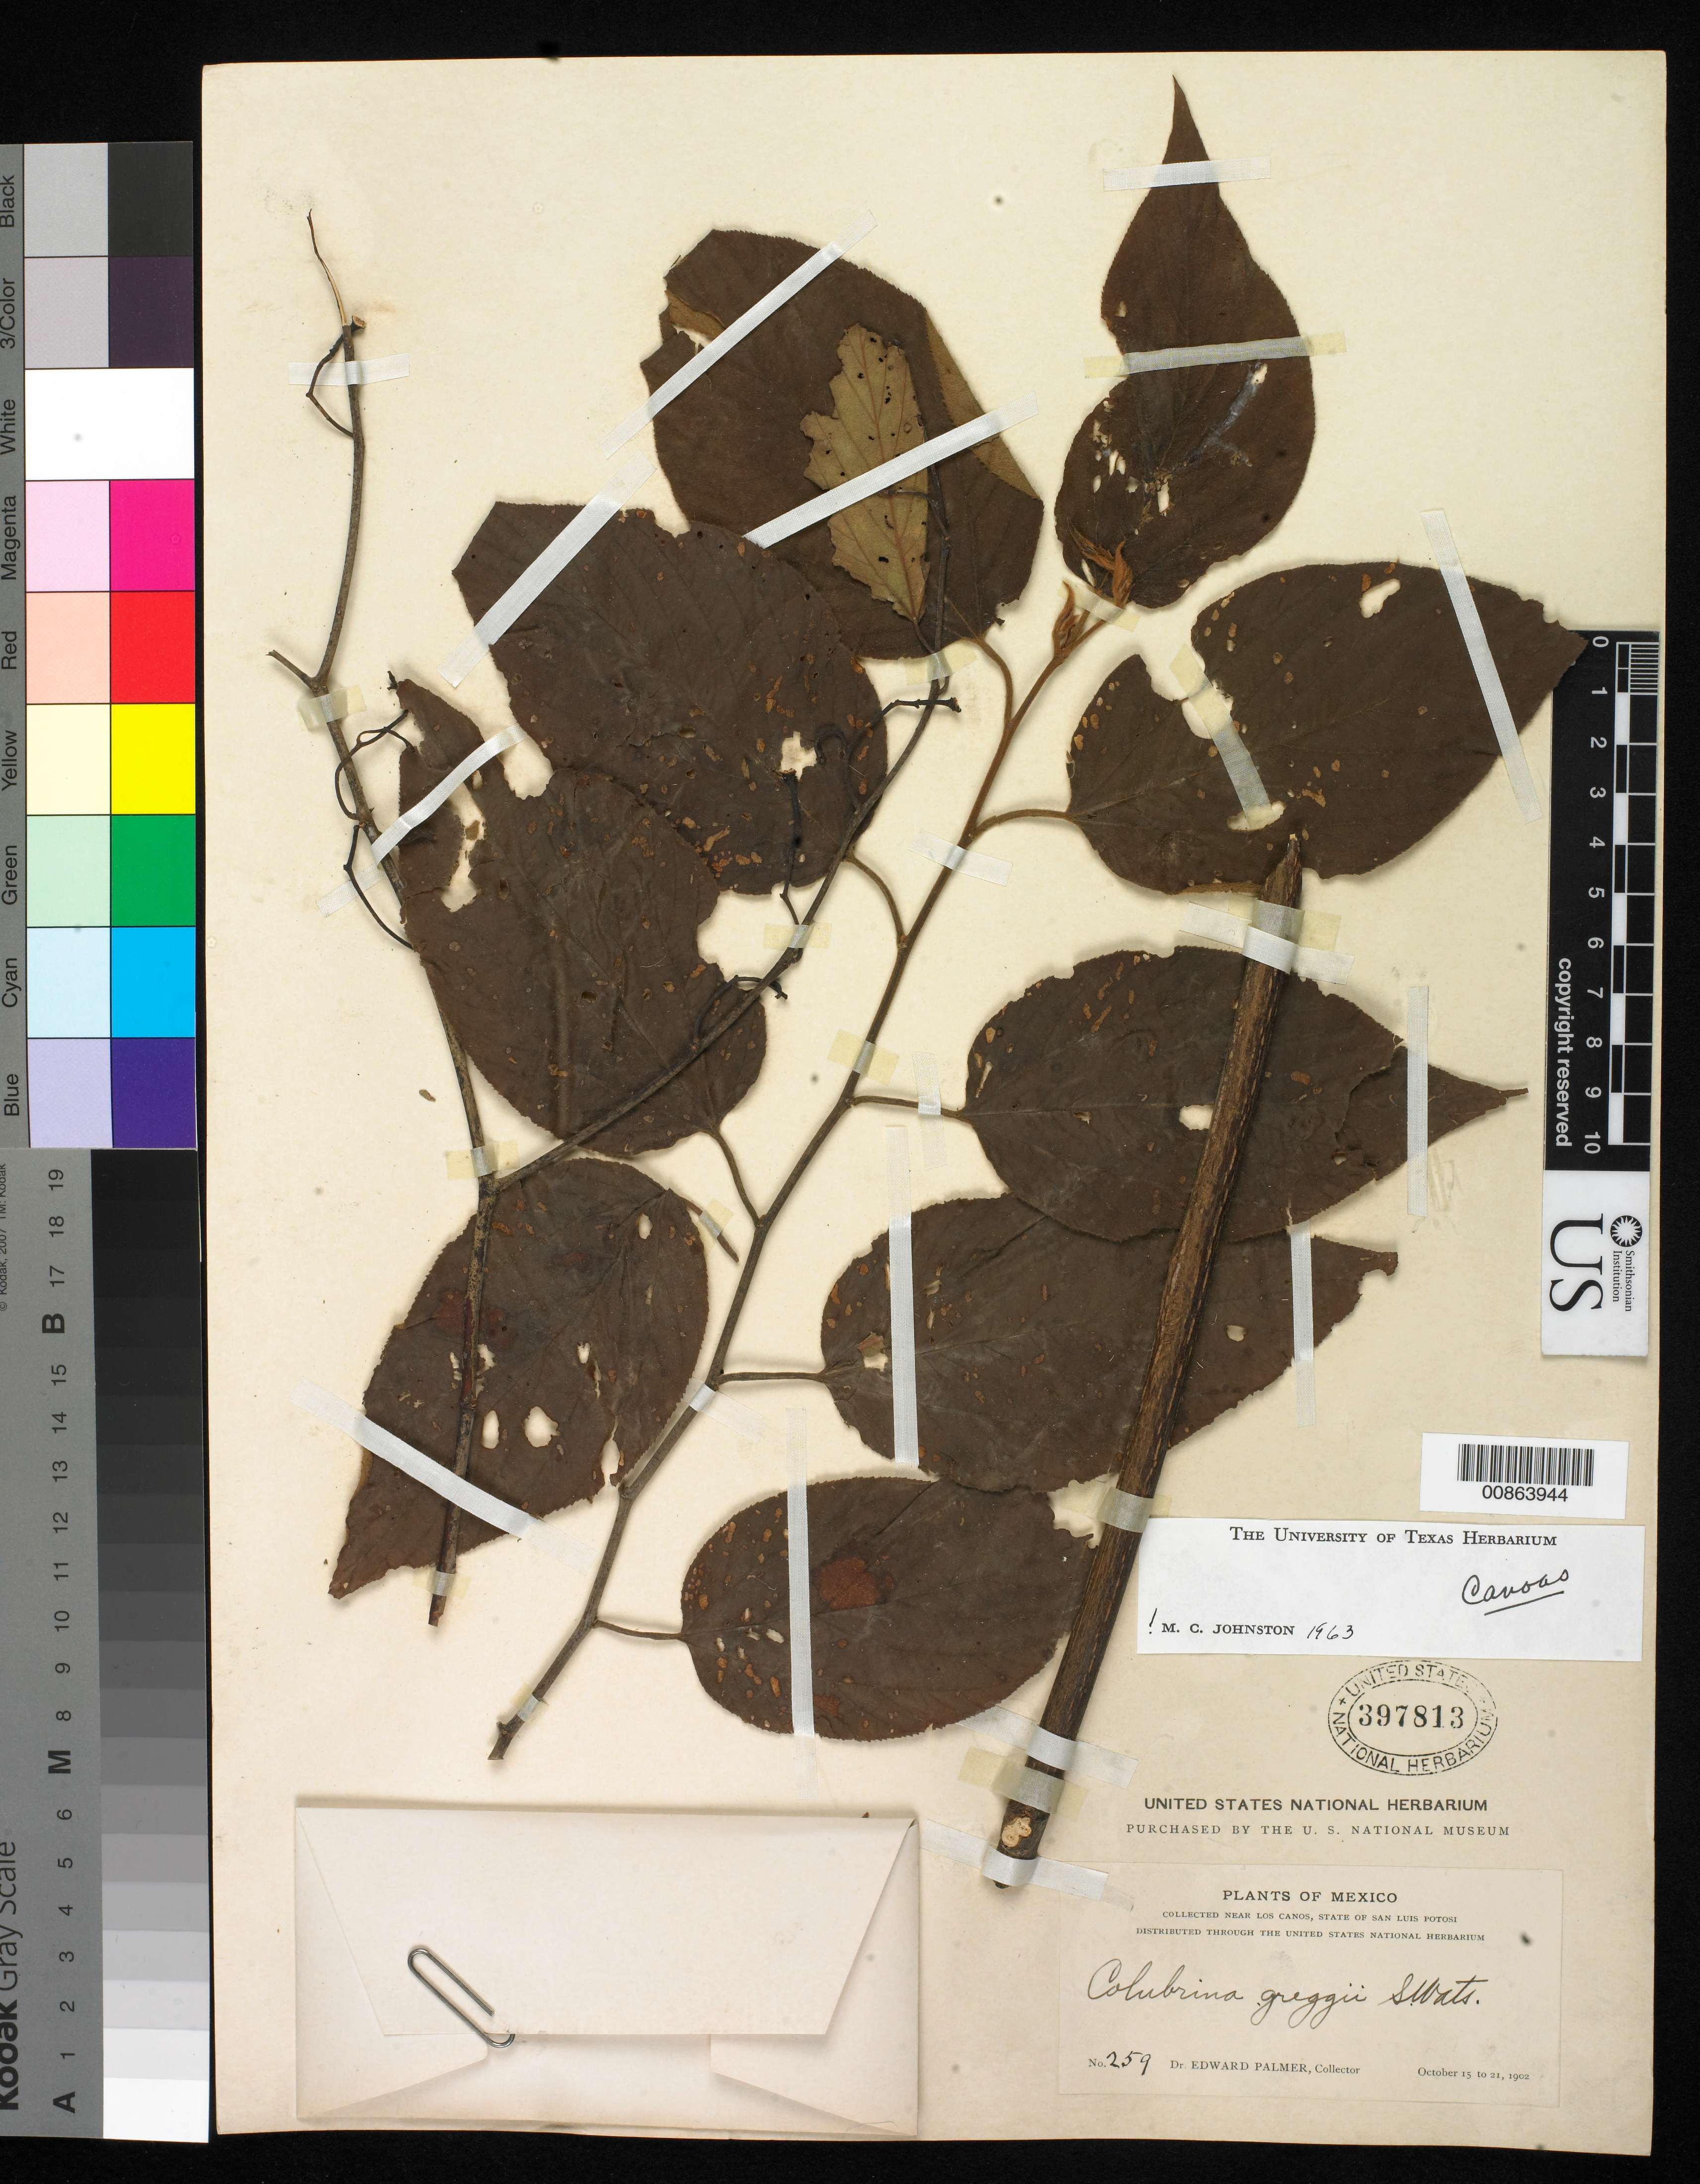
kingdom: Plantae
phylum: Tracheophyta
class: Magnoliopsida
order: Rosales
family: Rhamnaceae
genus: Colubrina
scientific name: Colubrina greggii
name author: S. Watson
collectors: E. Palmer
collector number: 259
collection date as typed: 15 Oct 1902 to 21 Oct 1902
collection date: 1902-10-15/1902-10-21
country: Mexico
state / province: San Luis Potosí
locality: Near Los Canos, San Luis Potosí.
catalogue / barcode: US 397813